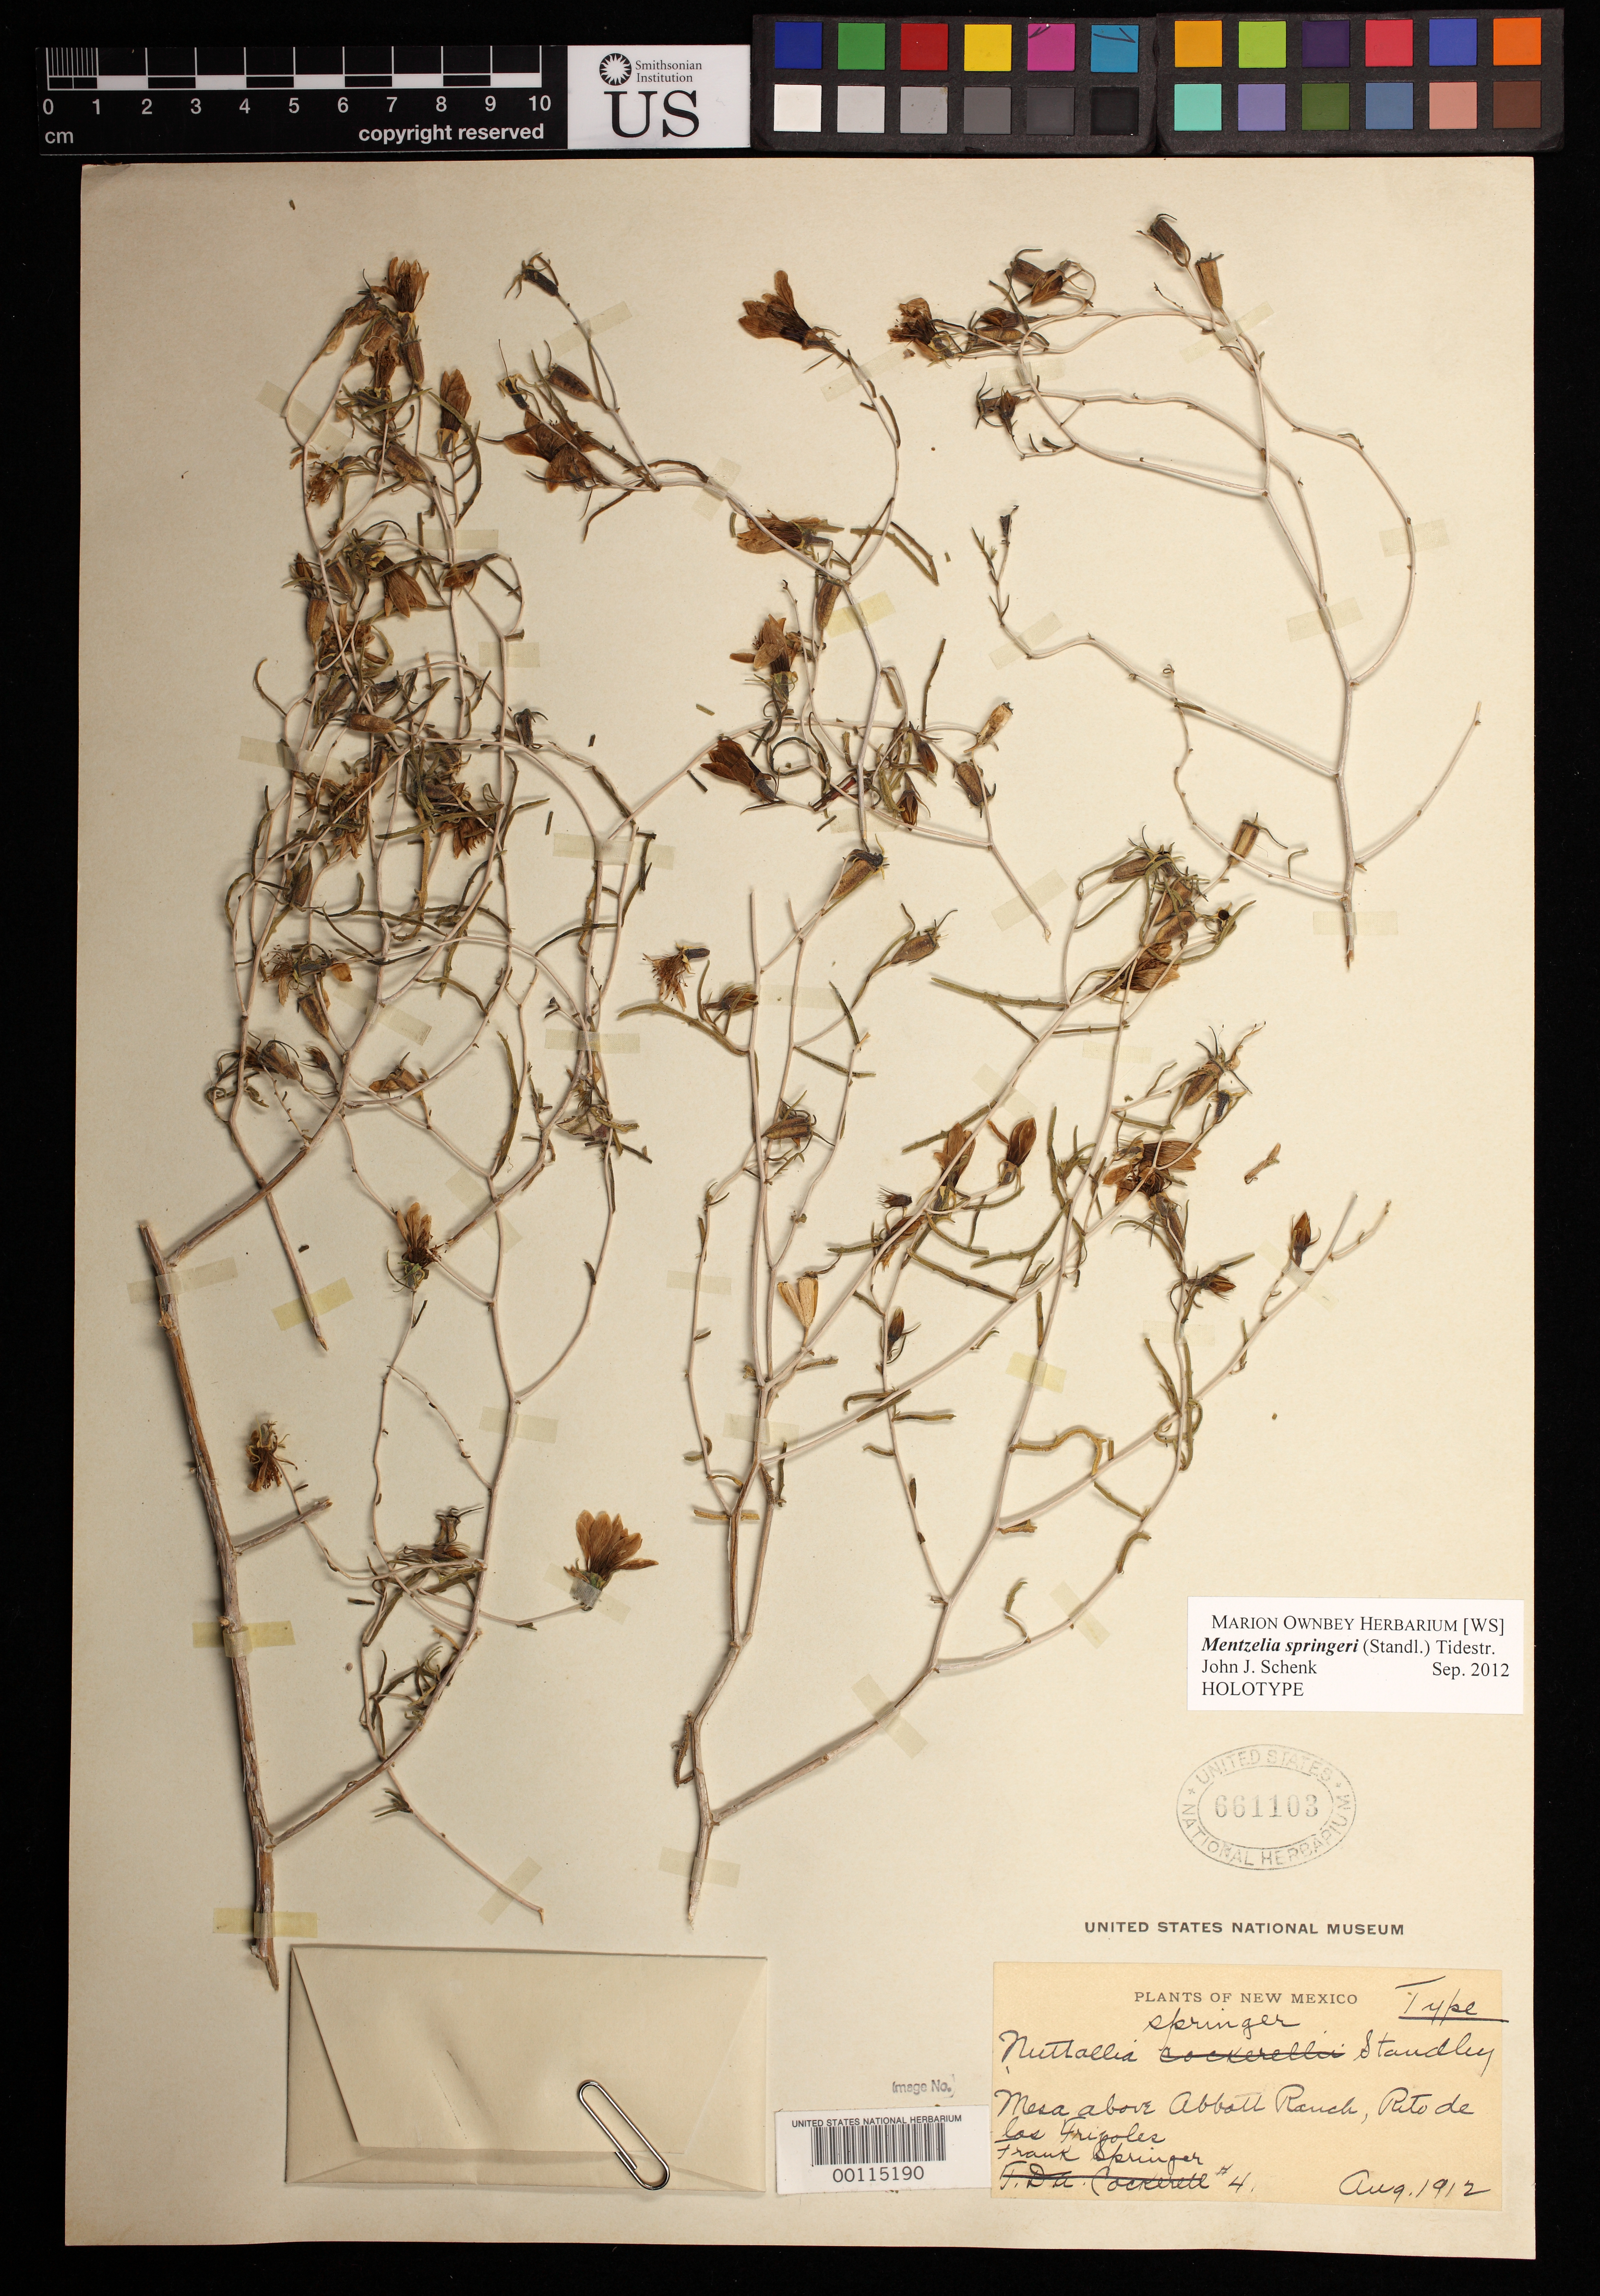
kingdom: Plantae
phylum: Tracheophyta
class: Magnoliopsida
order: Cornales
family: Loasaceae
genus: Nuttallia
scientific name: Nuttallia springeri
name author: Standl.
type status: Holotype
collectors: F. Springer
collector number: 4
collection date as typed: Aug 1912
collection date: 1912-08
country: United States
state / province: New Mexico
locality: Above Abbott Ranch, Rito de Los Frijoles, northwest of Santa Fe.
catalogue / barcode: US 661103